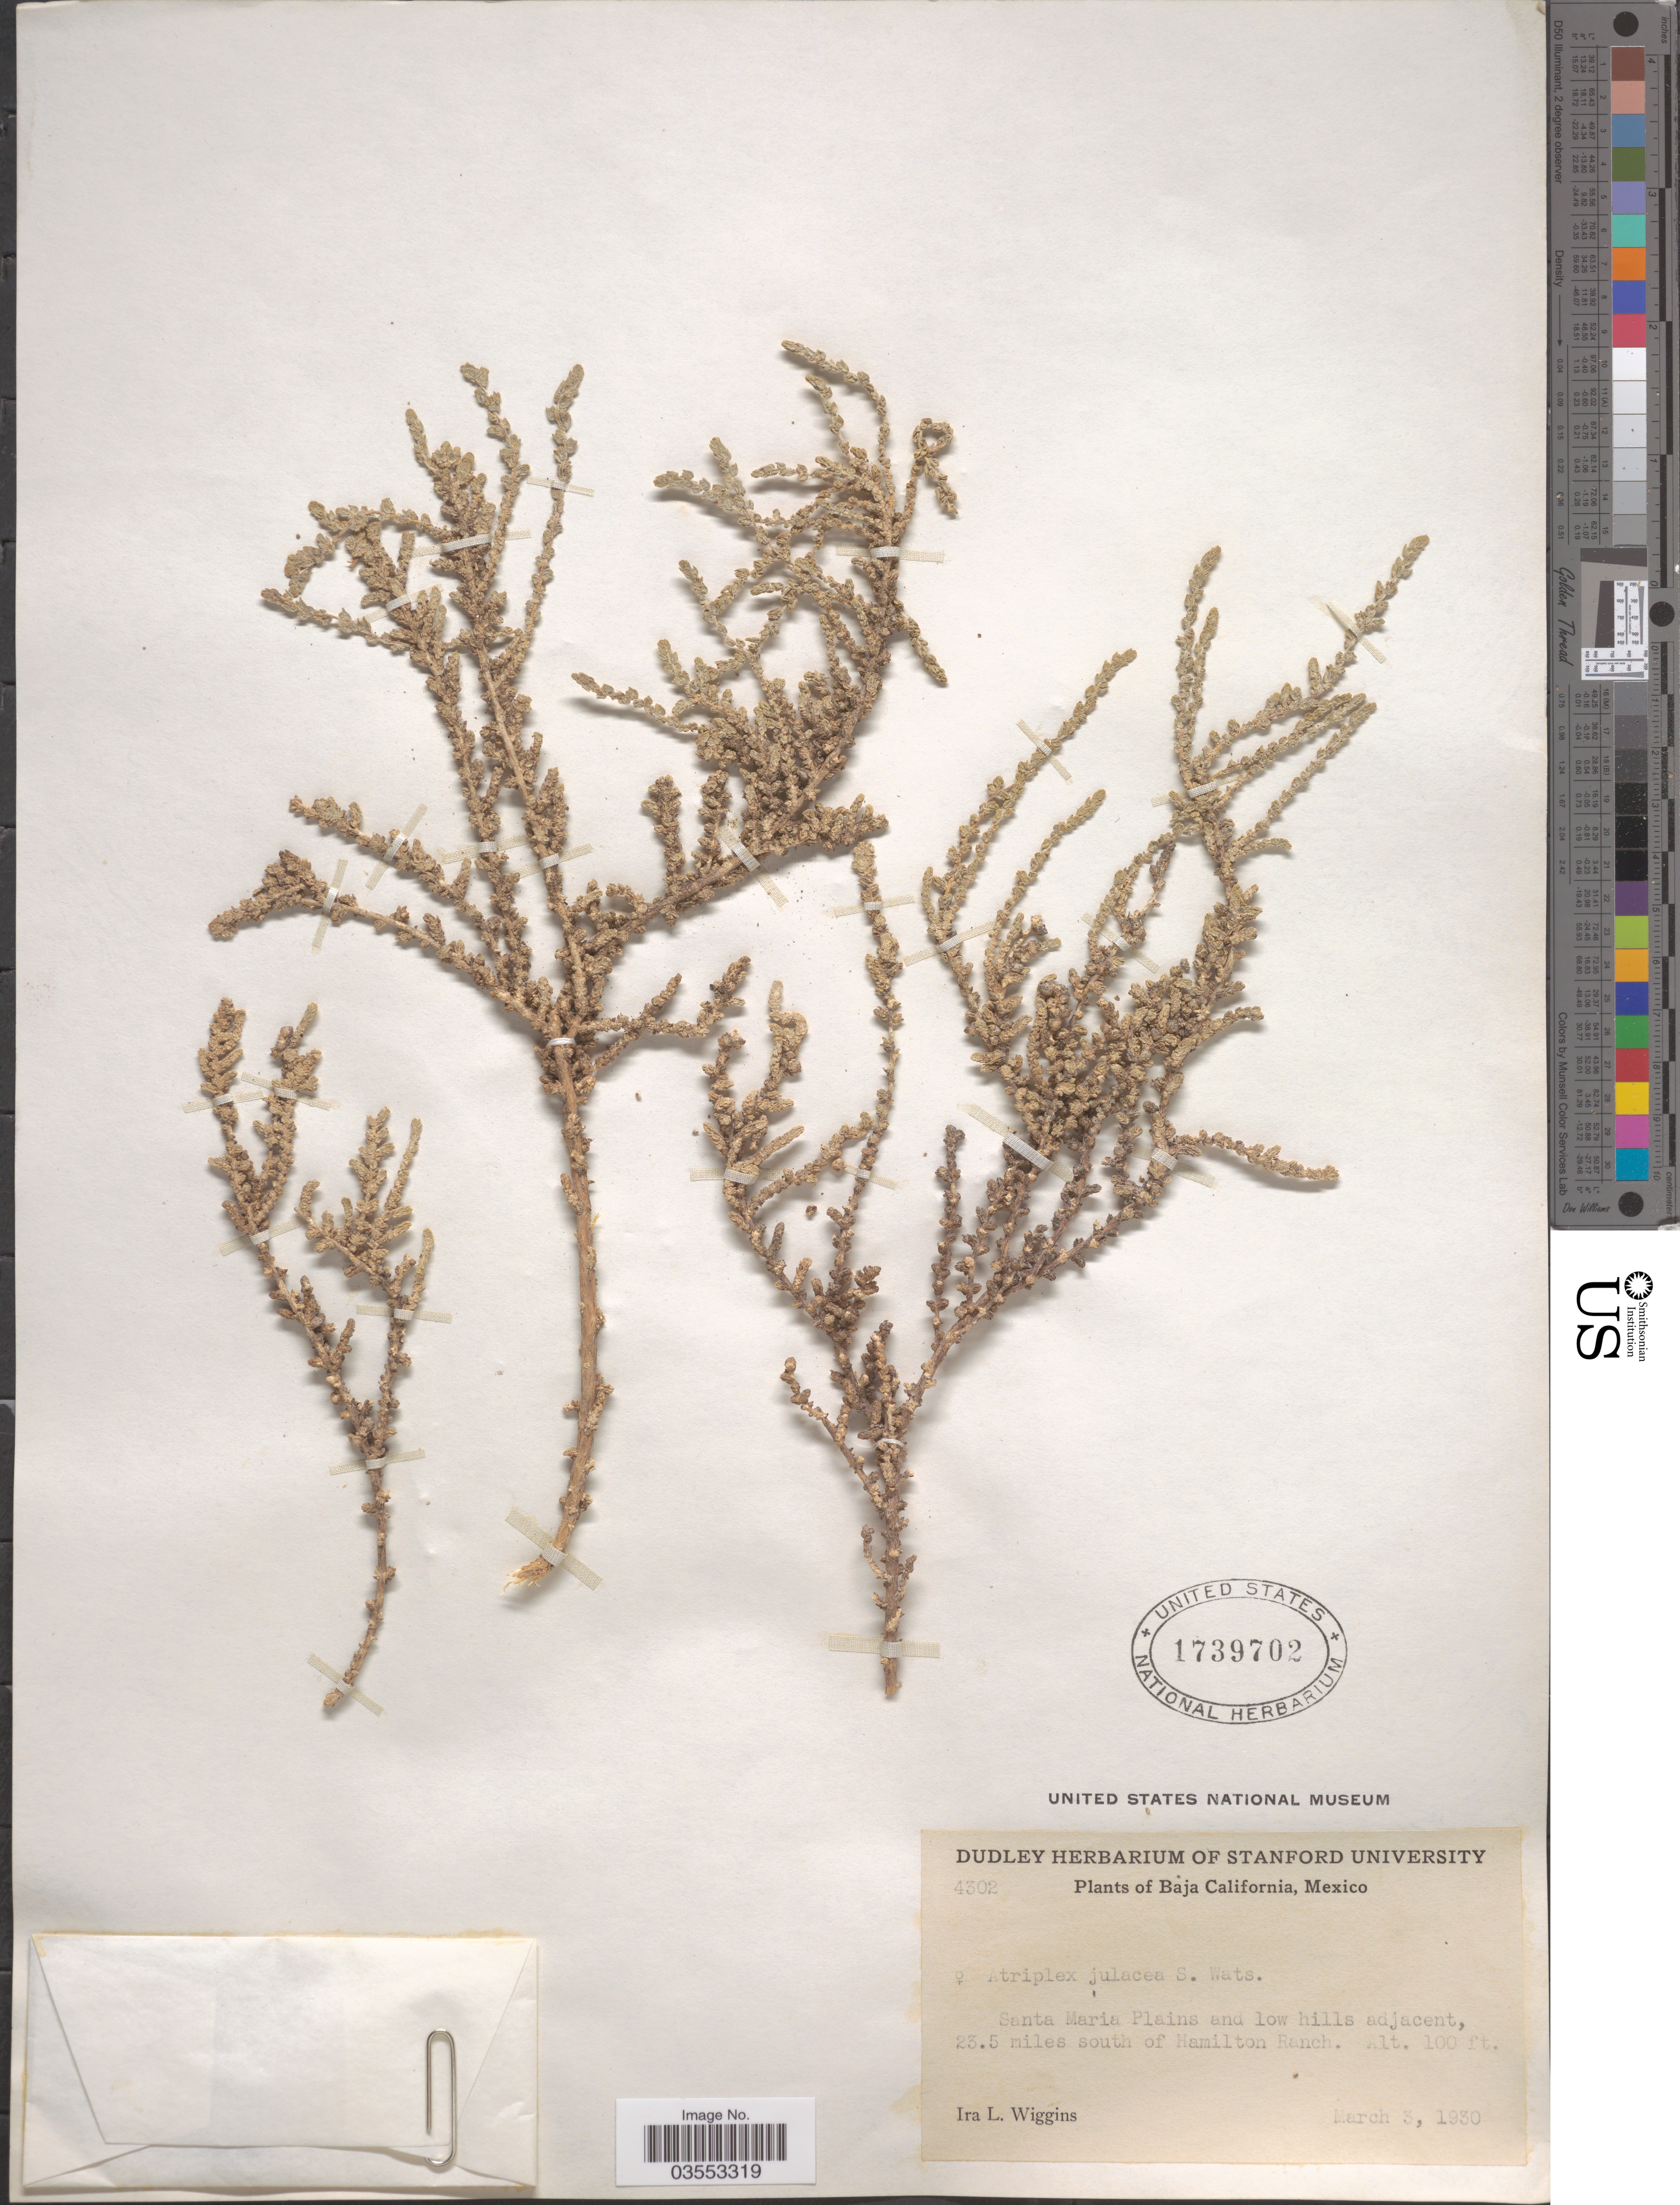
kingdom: Plantae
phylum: Tracheophyta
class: Magnoliopsida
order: Caryophyllales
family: Amaranthaceae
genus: Atriplex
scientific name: Atriplex julacea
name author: S. Watson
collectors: I. L. Wiggins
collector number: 4302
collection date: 1930-03-03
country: Mexico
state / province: Baja California Norte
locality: Santa Maria Plains and low hills adjacent, 23.5 miles south of Hamilton Ranch.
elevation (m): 30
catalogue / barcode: US 1739702